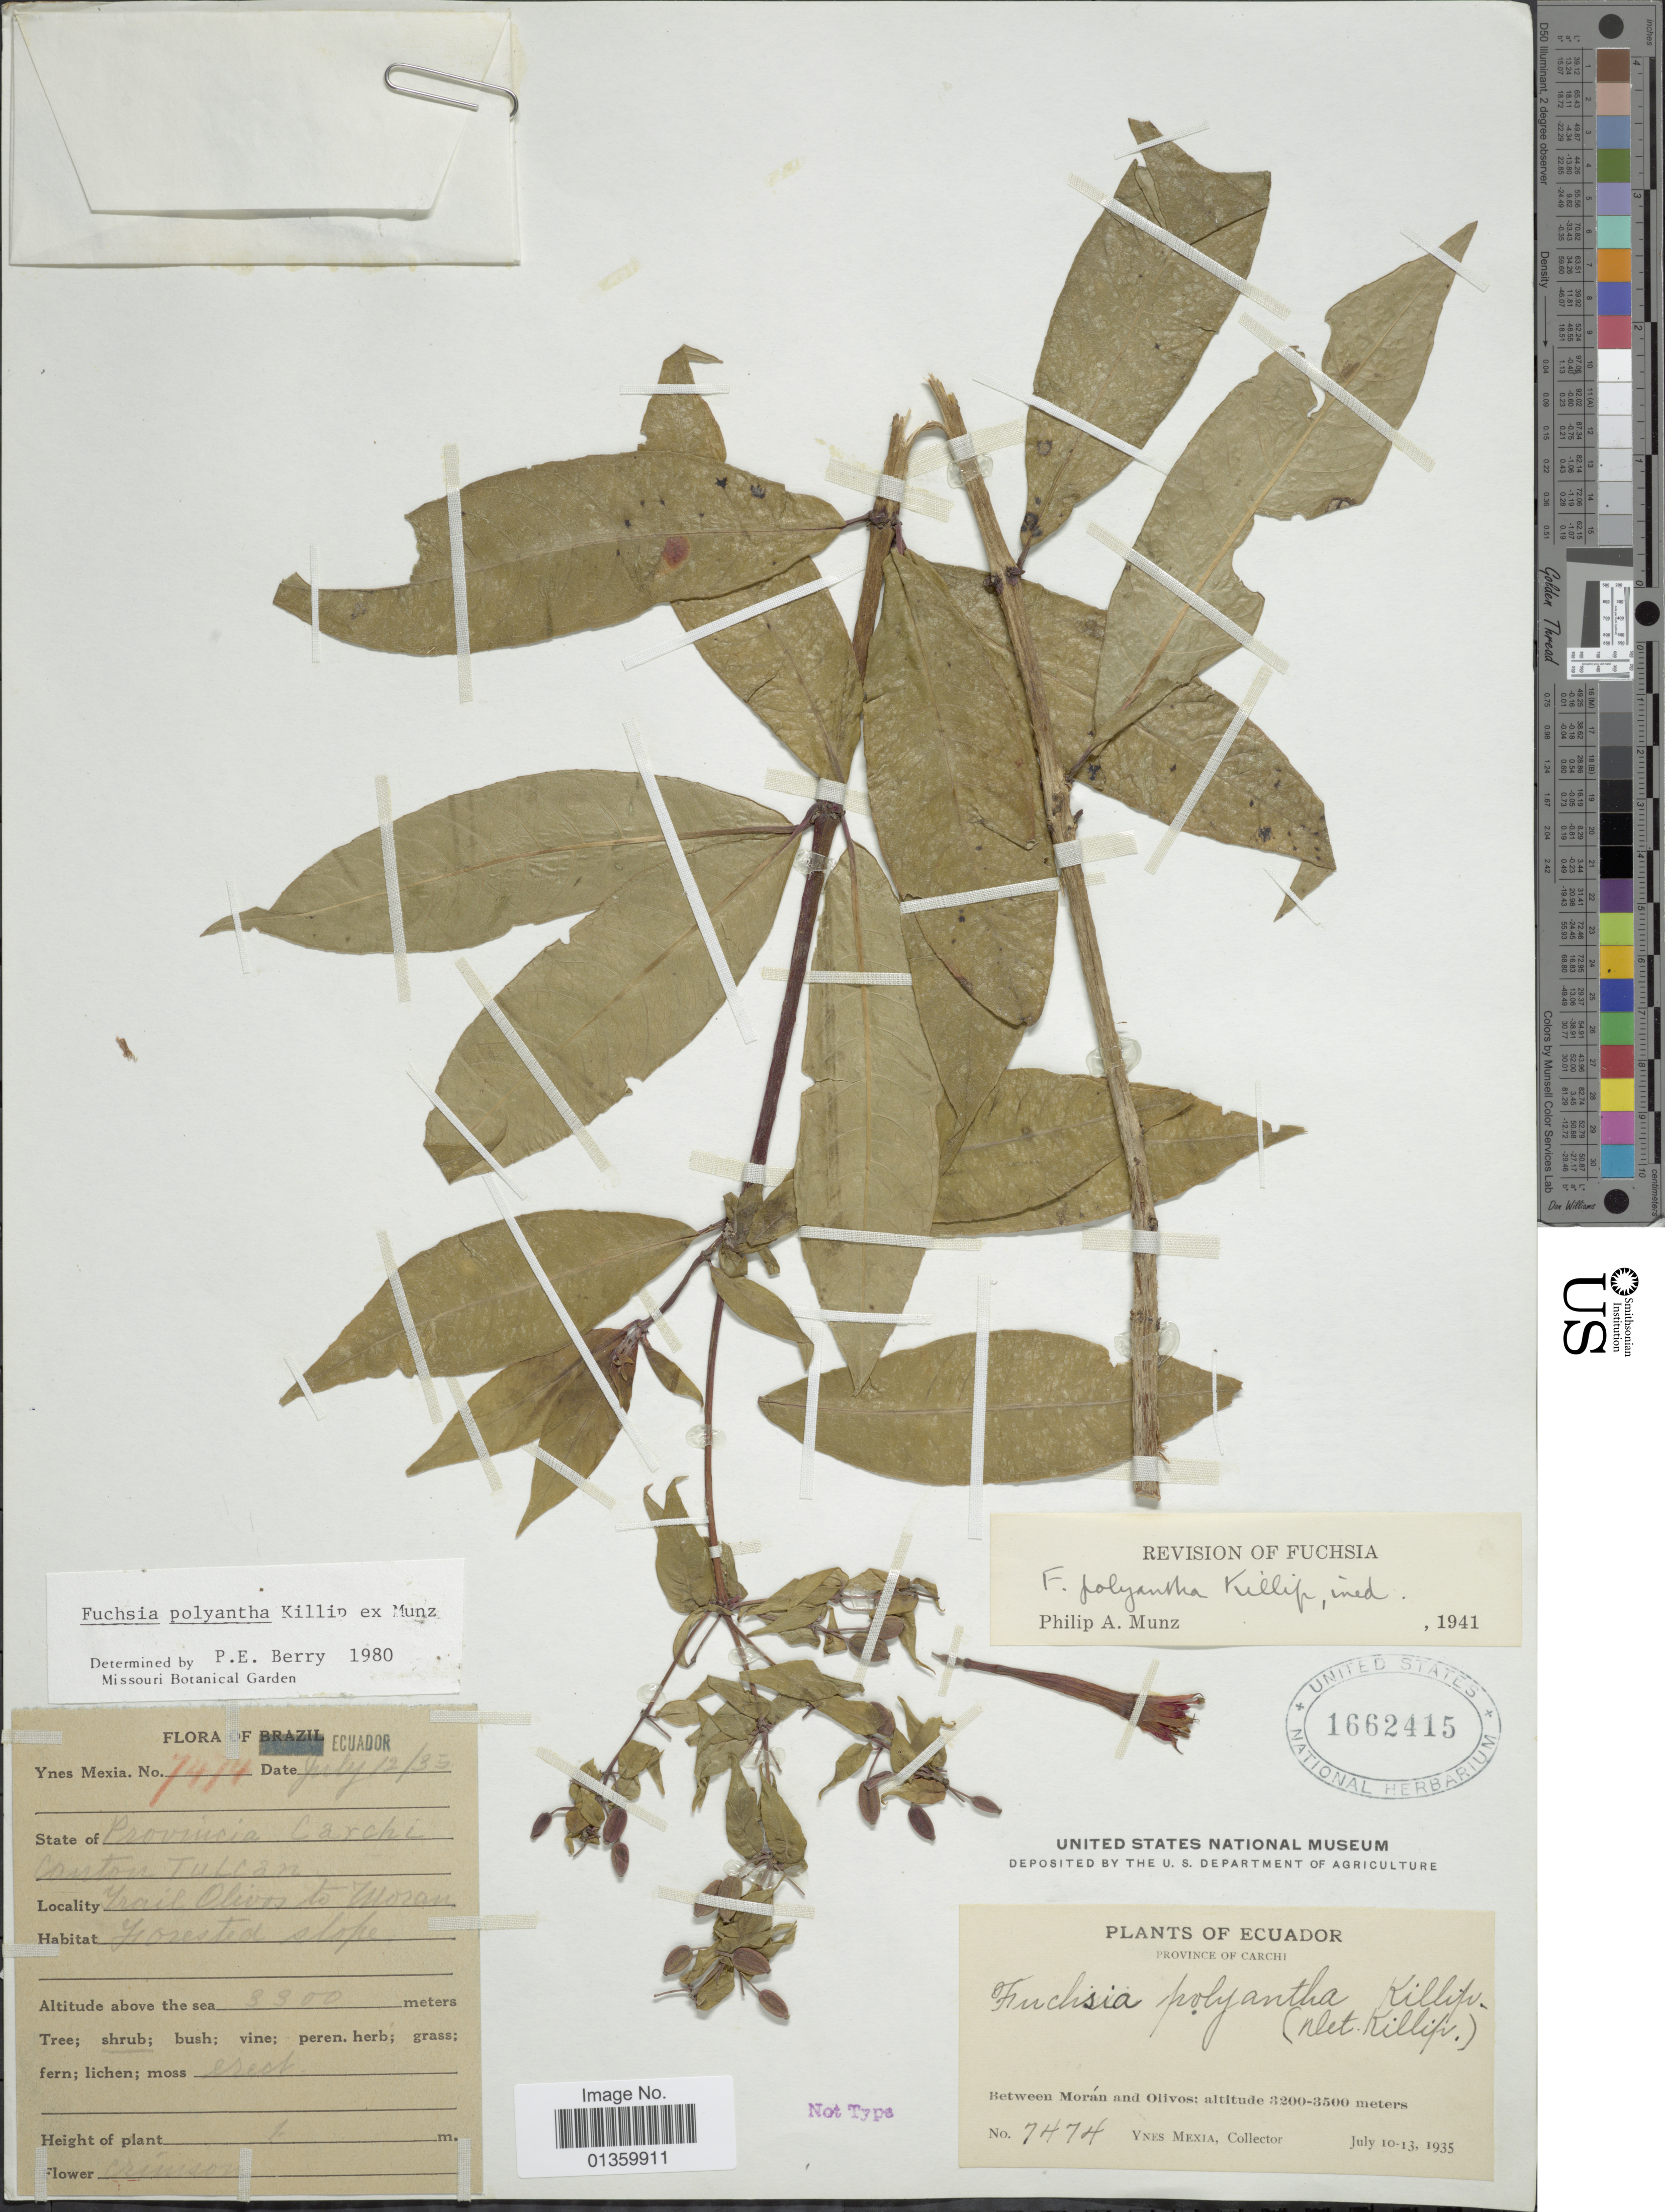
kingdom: Plantae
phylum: Tracheophyta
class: Magnoliopsida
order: Myrtales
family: Onagraceae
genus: Fuchsia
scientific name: Fuchsia polyantha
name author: Killip ex Munz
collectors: Y. Mexia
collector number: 7474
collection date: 1935-07-10/1935-07-13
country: Ecuador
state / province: Carchi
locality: Between Morán and Olivos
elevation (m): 3200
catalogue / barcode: US 1662415